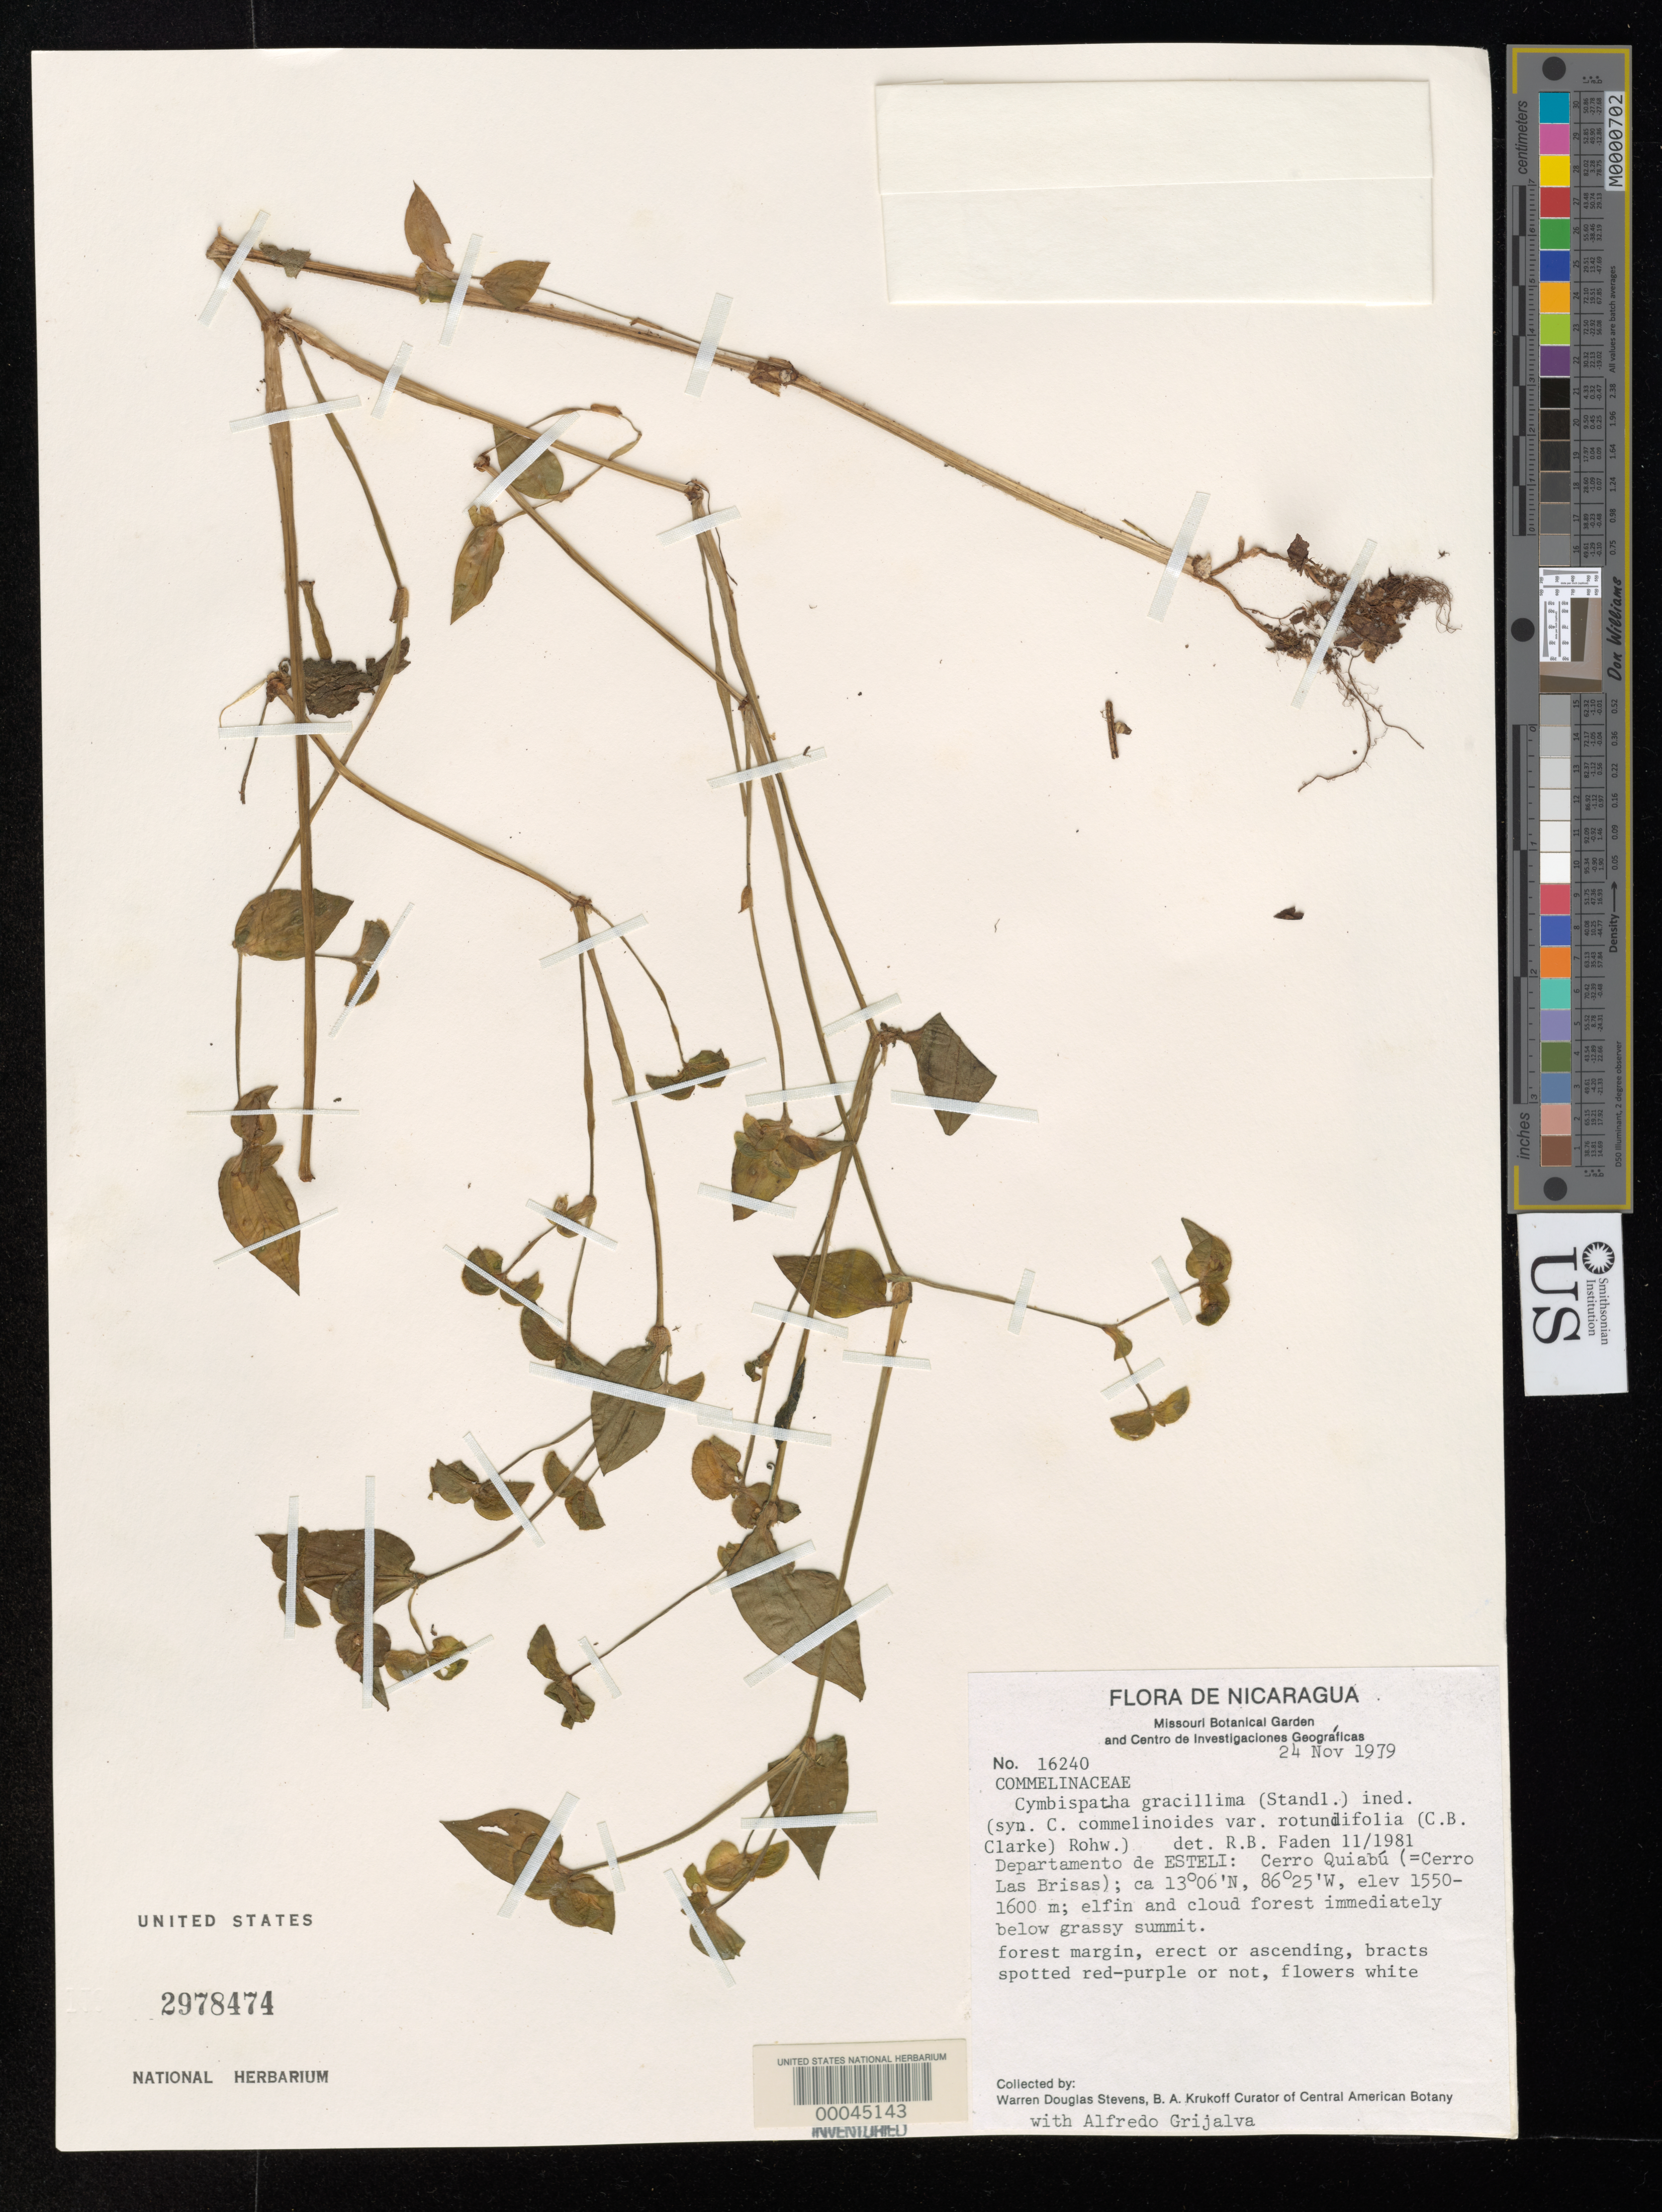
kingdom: Plantae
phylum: Tracheophyta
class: Liliopsida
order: Commelinales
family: Commelinaceae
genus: Tradescantia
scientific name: Tradescantia gracillima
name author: Standl.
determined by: Faden, Robert B., (US), Smithsonian Institution - National Museum of Natural History (UNITED STATES)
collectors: W. D. Stevens & A. Grijalva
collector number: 16240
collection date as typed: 24 Nov 1979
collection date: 1979-11-24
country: Nicaragua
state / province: Estelí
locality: Cerro quiabu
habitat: Cloud forest margin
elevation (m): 1550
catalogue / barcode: US 2978474